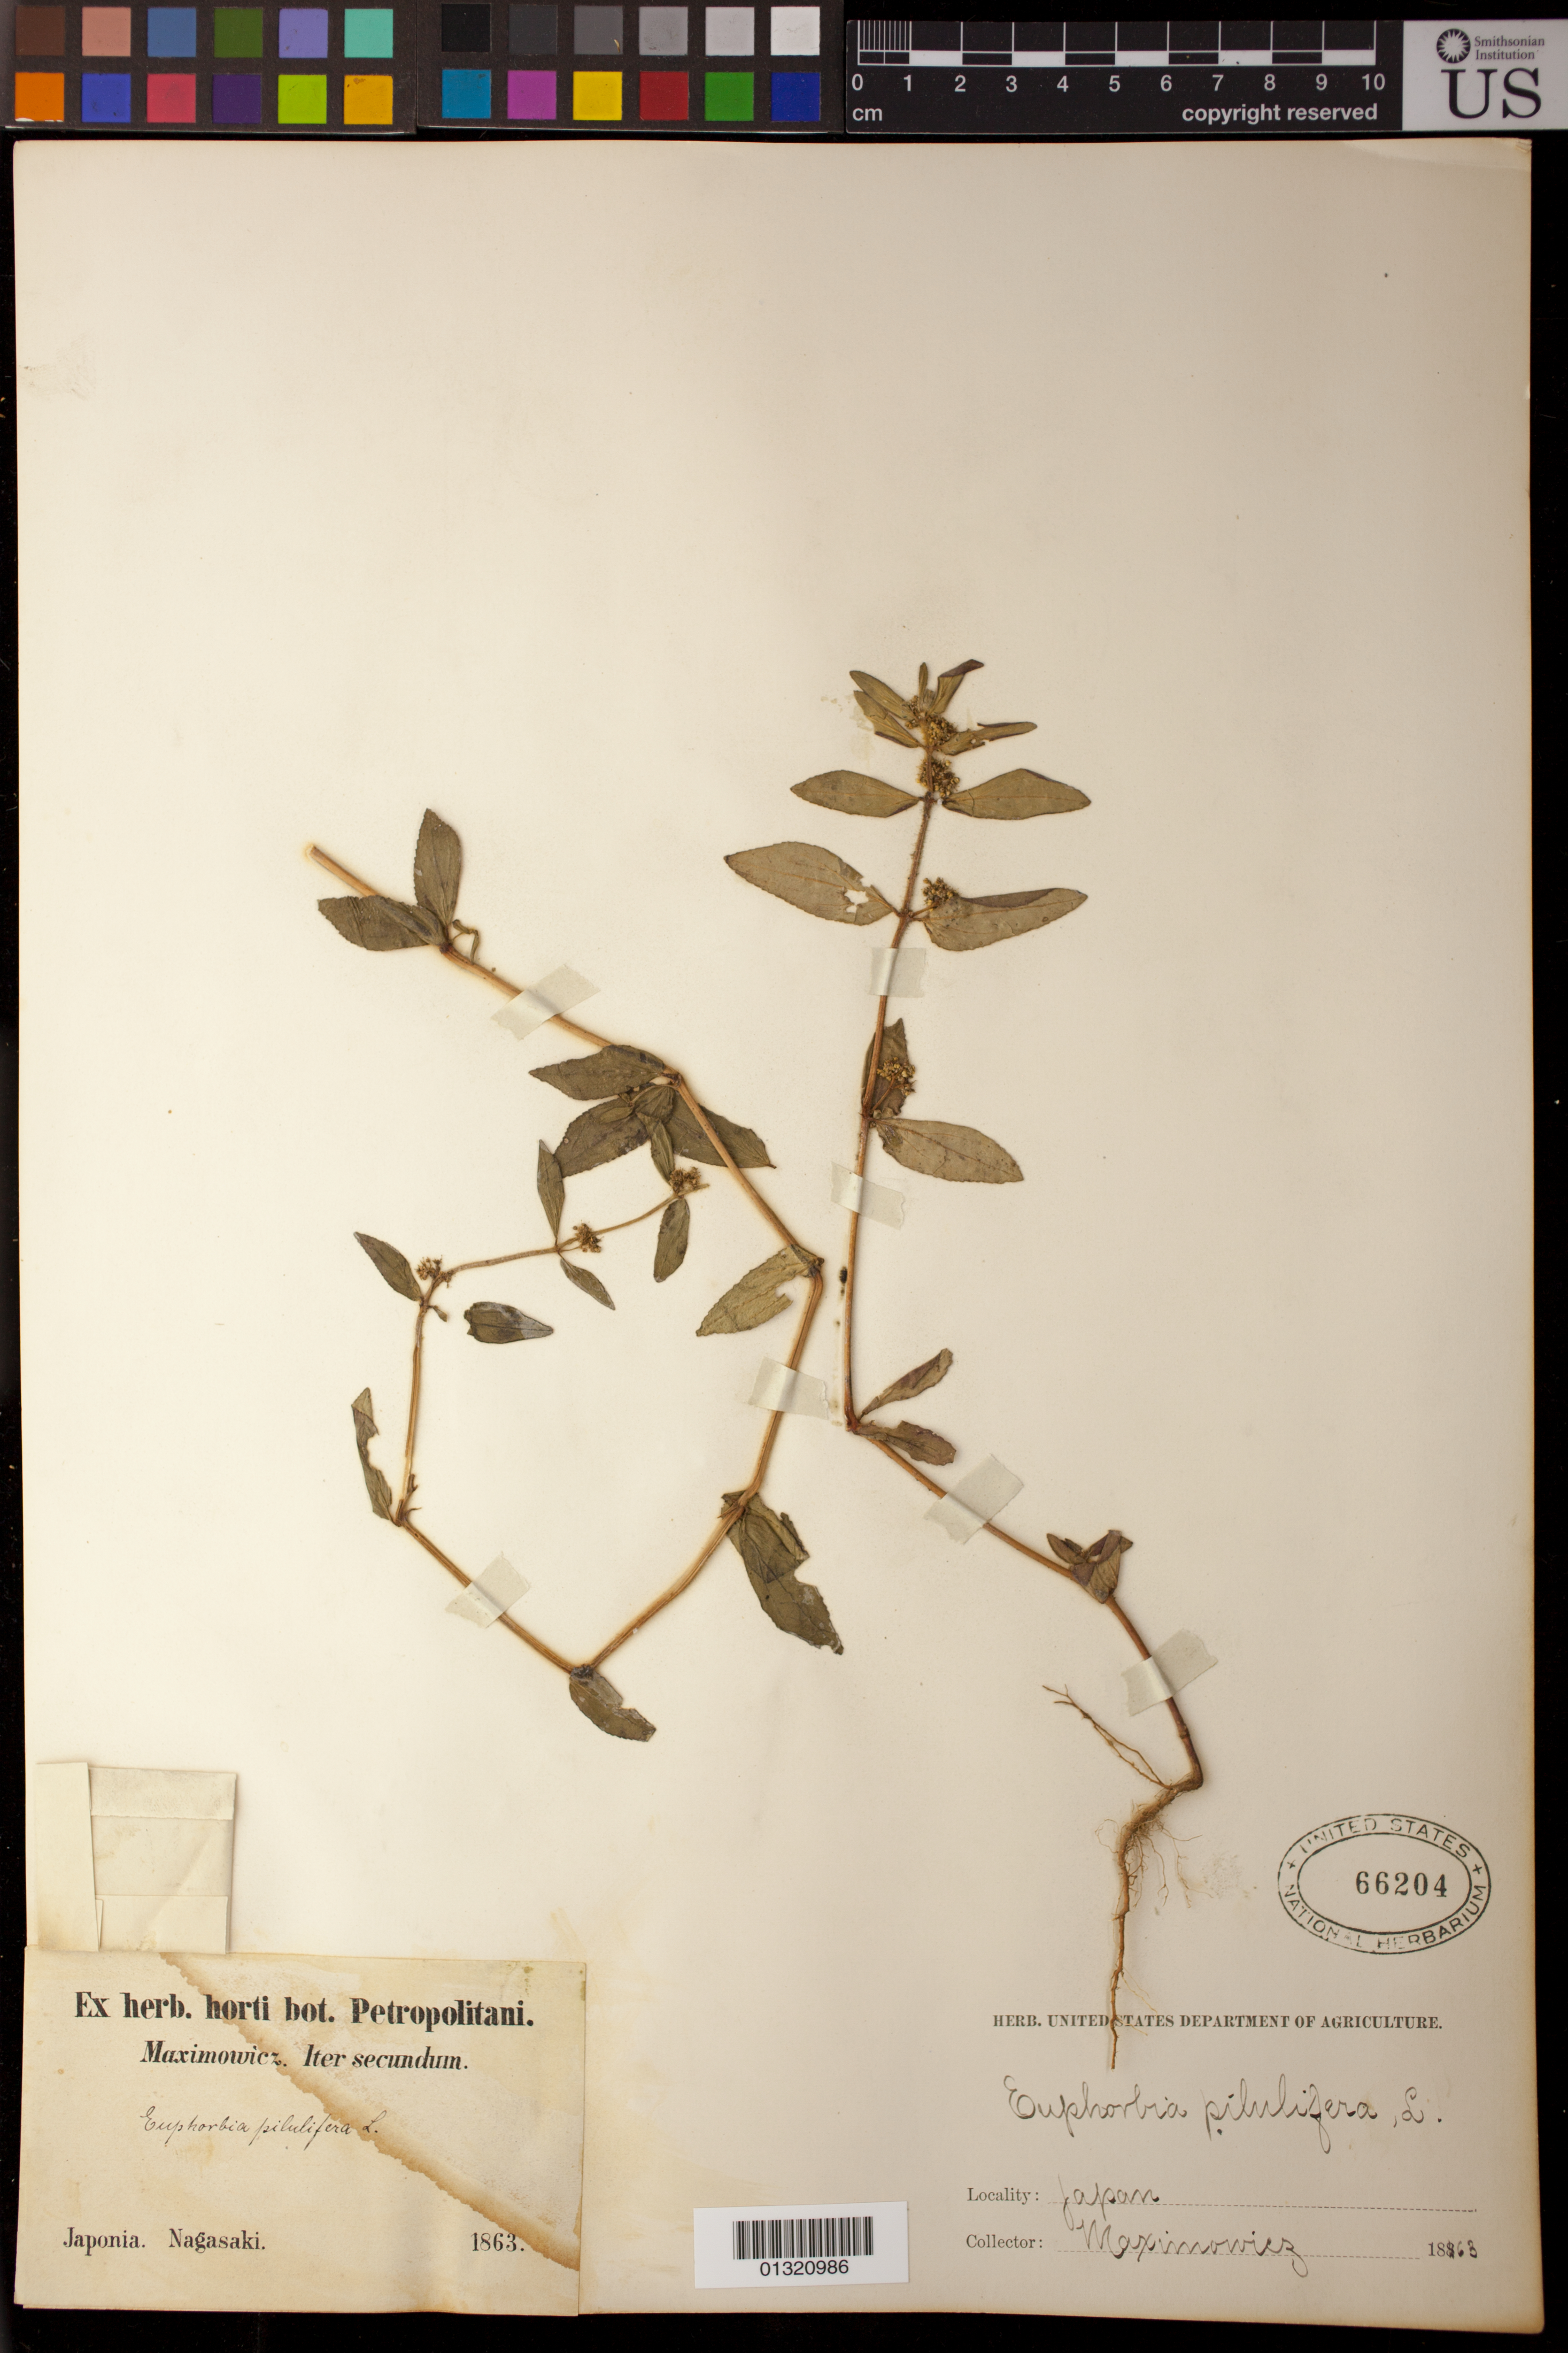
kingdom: Plantae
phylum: Tracheophyta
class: Magnoliopsida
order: Malpighiales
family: Euphorbiaceae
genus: Euphorbia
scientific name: Euphorbia hirta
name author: L.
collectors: C. J. Maximowicz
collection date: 1863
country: Japan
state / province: Nagasaki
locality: Nagasaki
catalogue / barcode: US 66204